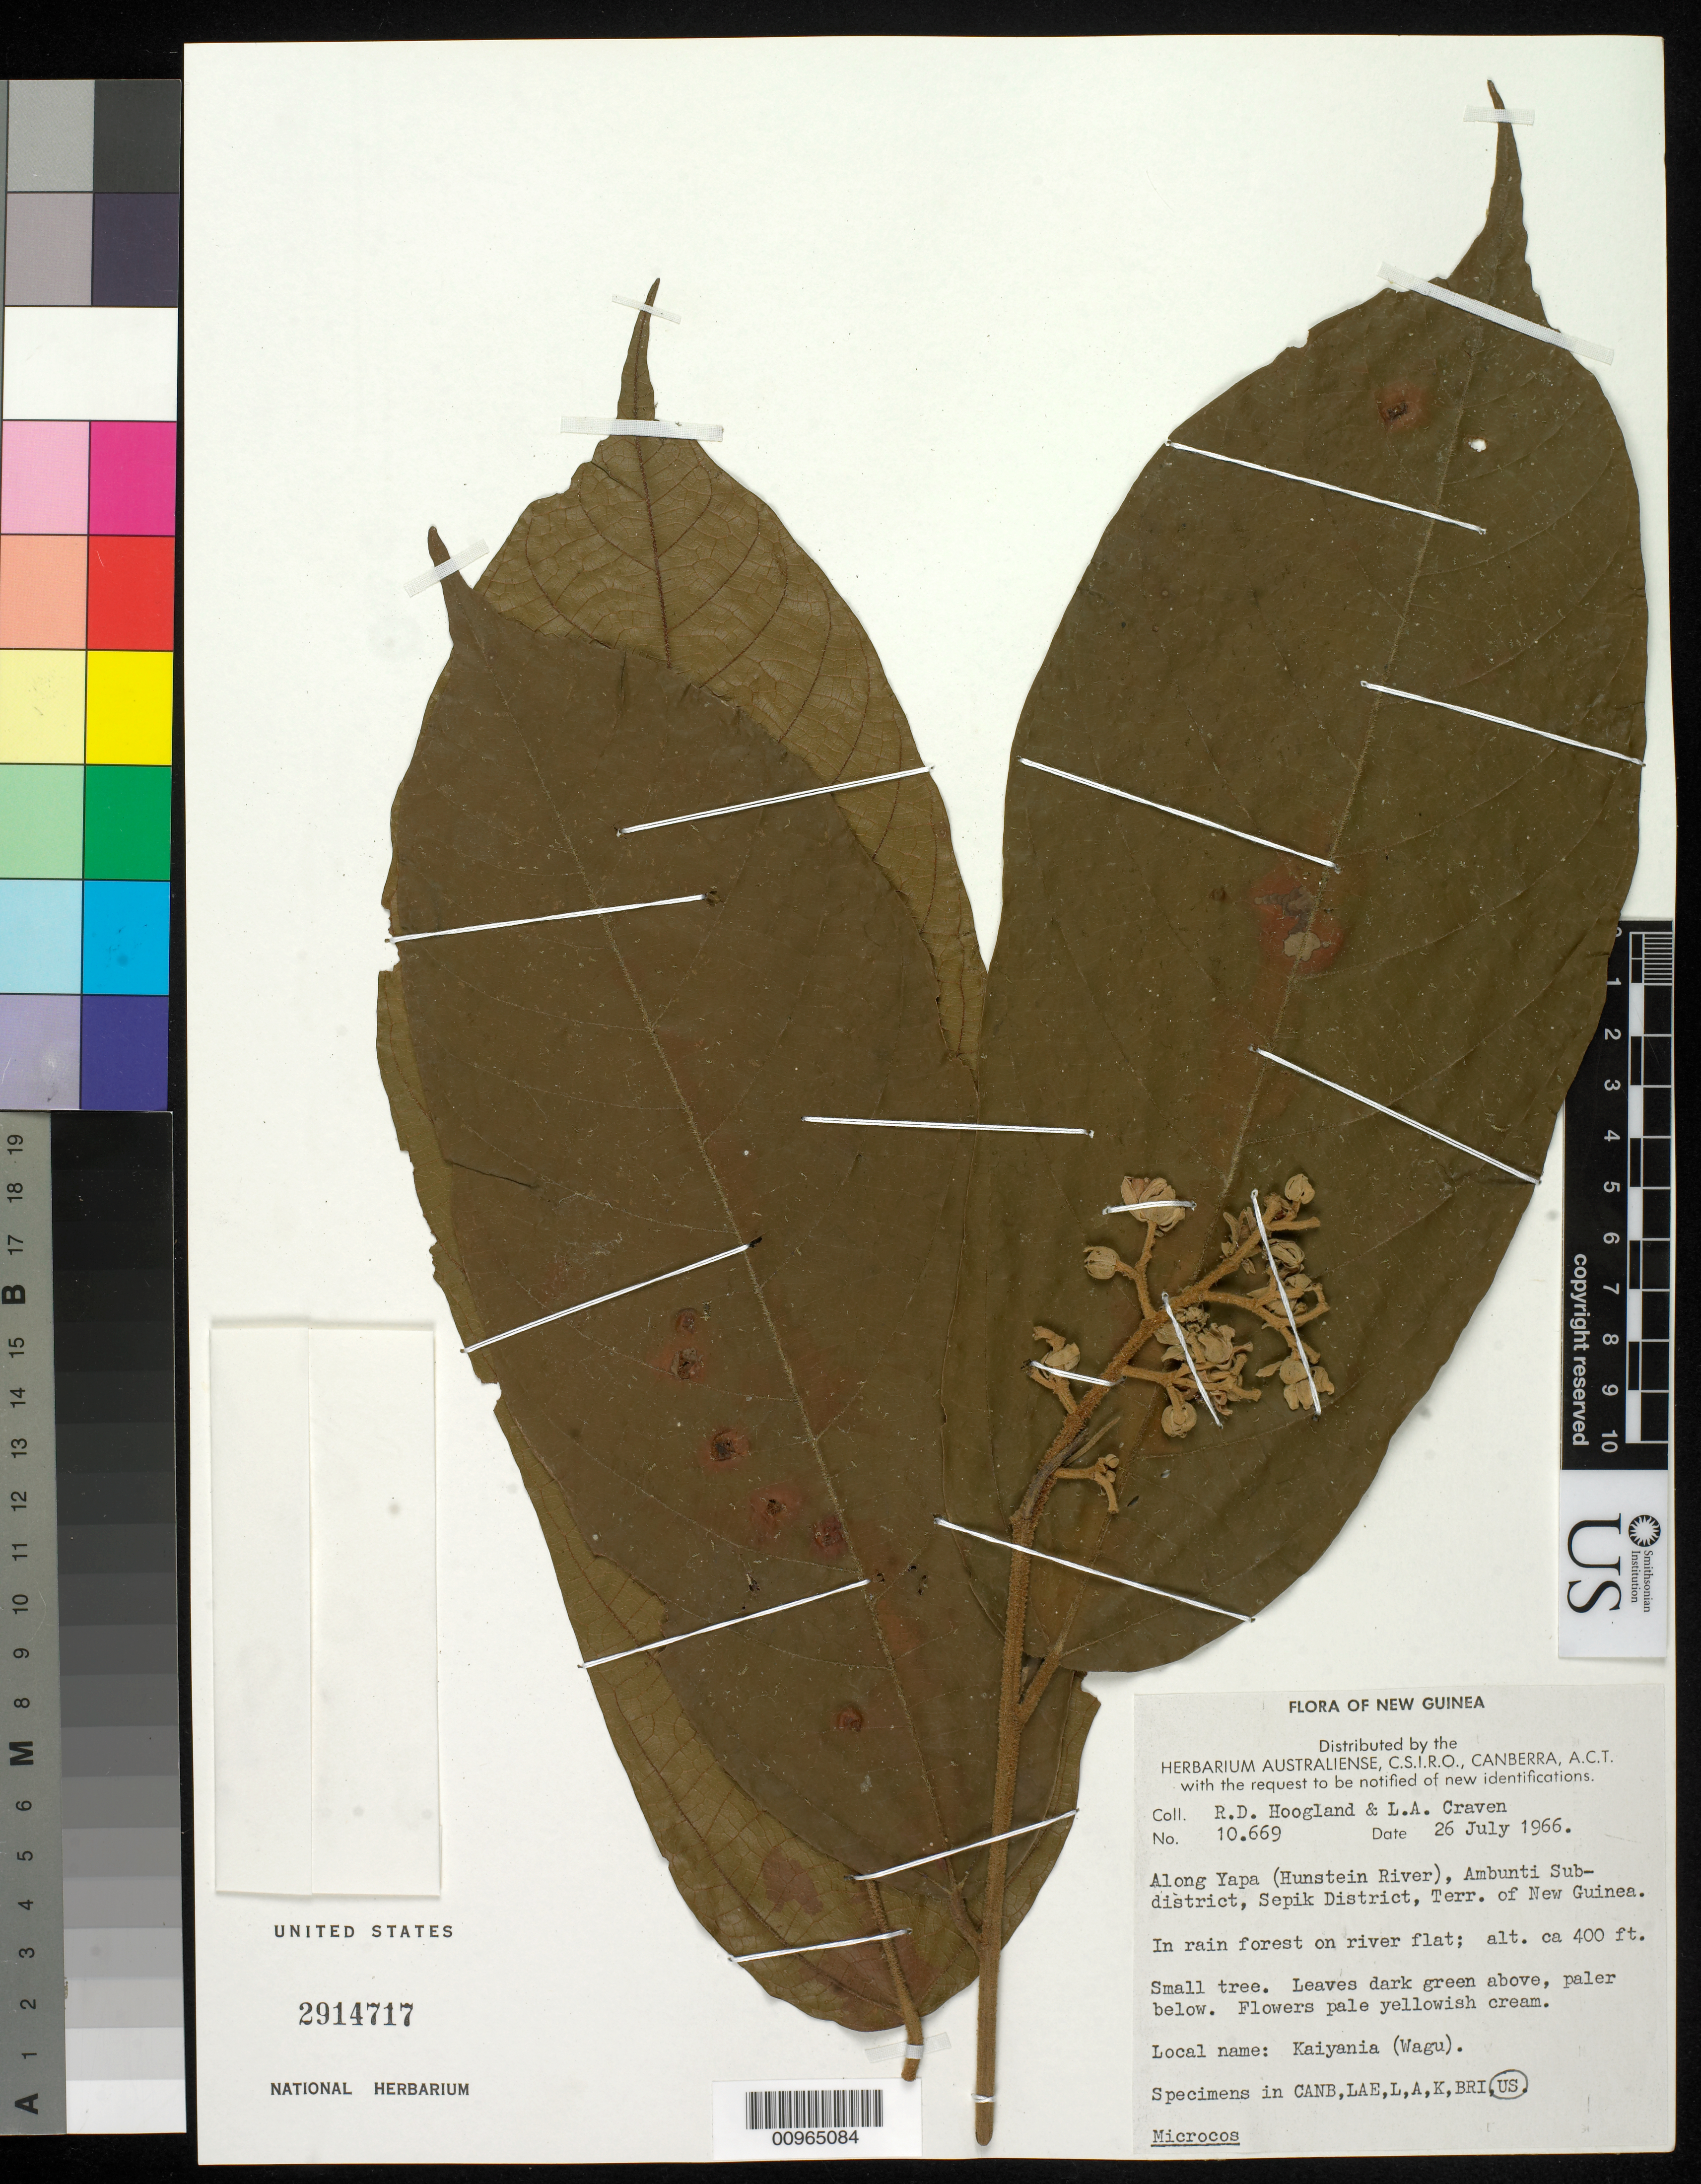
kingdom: Plantae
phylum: Tracheophyta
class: Magnoliopsida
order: Malvales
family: Malvaceae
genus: Microcos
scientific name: Microcos grandiflora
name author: Burret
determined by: James, S. A.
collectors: R. D. Hoogland & L. A. Craven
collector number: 10669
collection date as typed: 26 Jul 1966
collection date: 1966-07-26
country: Papua New Guinea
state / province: East Sepik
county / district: Ambunti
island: New Guinea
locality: Along Yapa (Hunstein River)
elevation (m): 122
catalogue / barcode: US 2914717